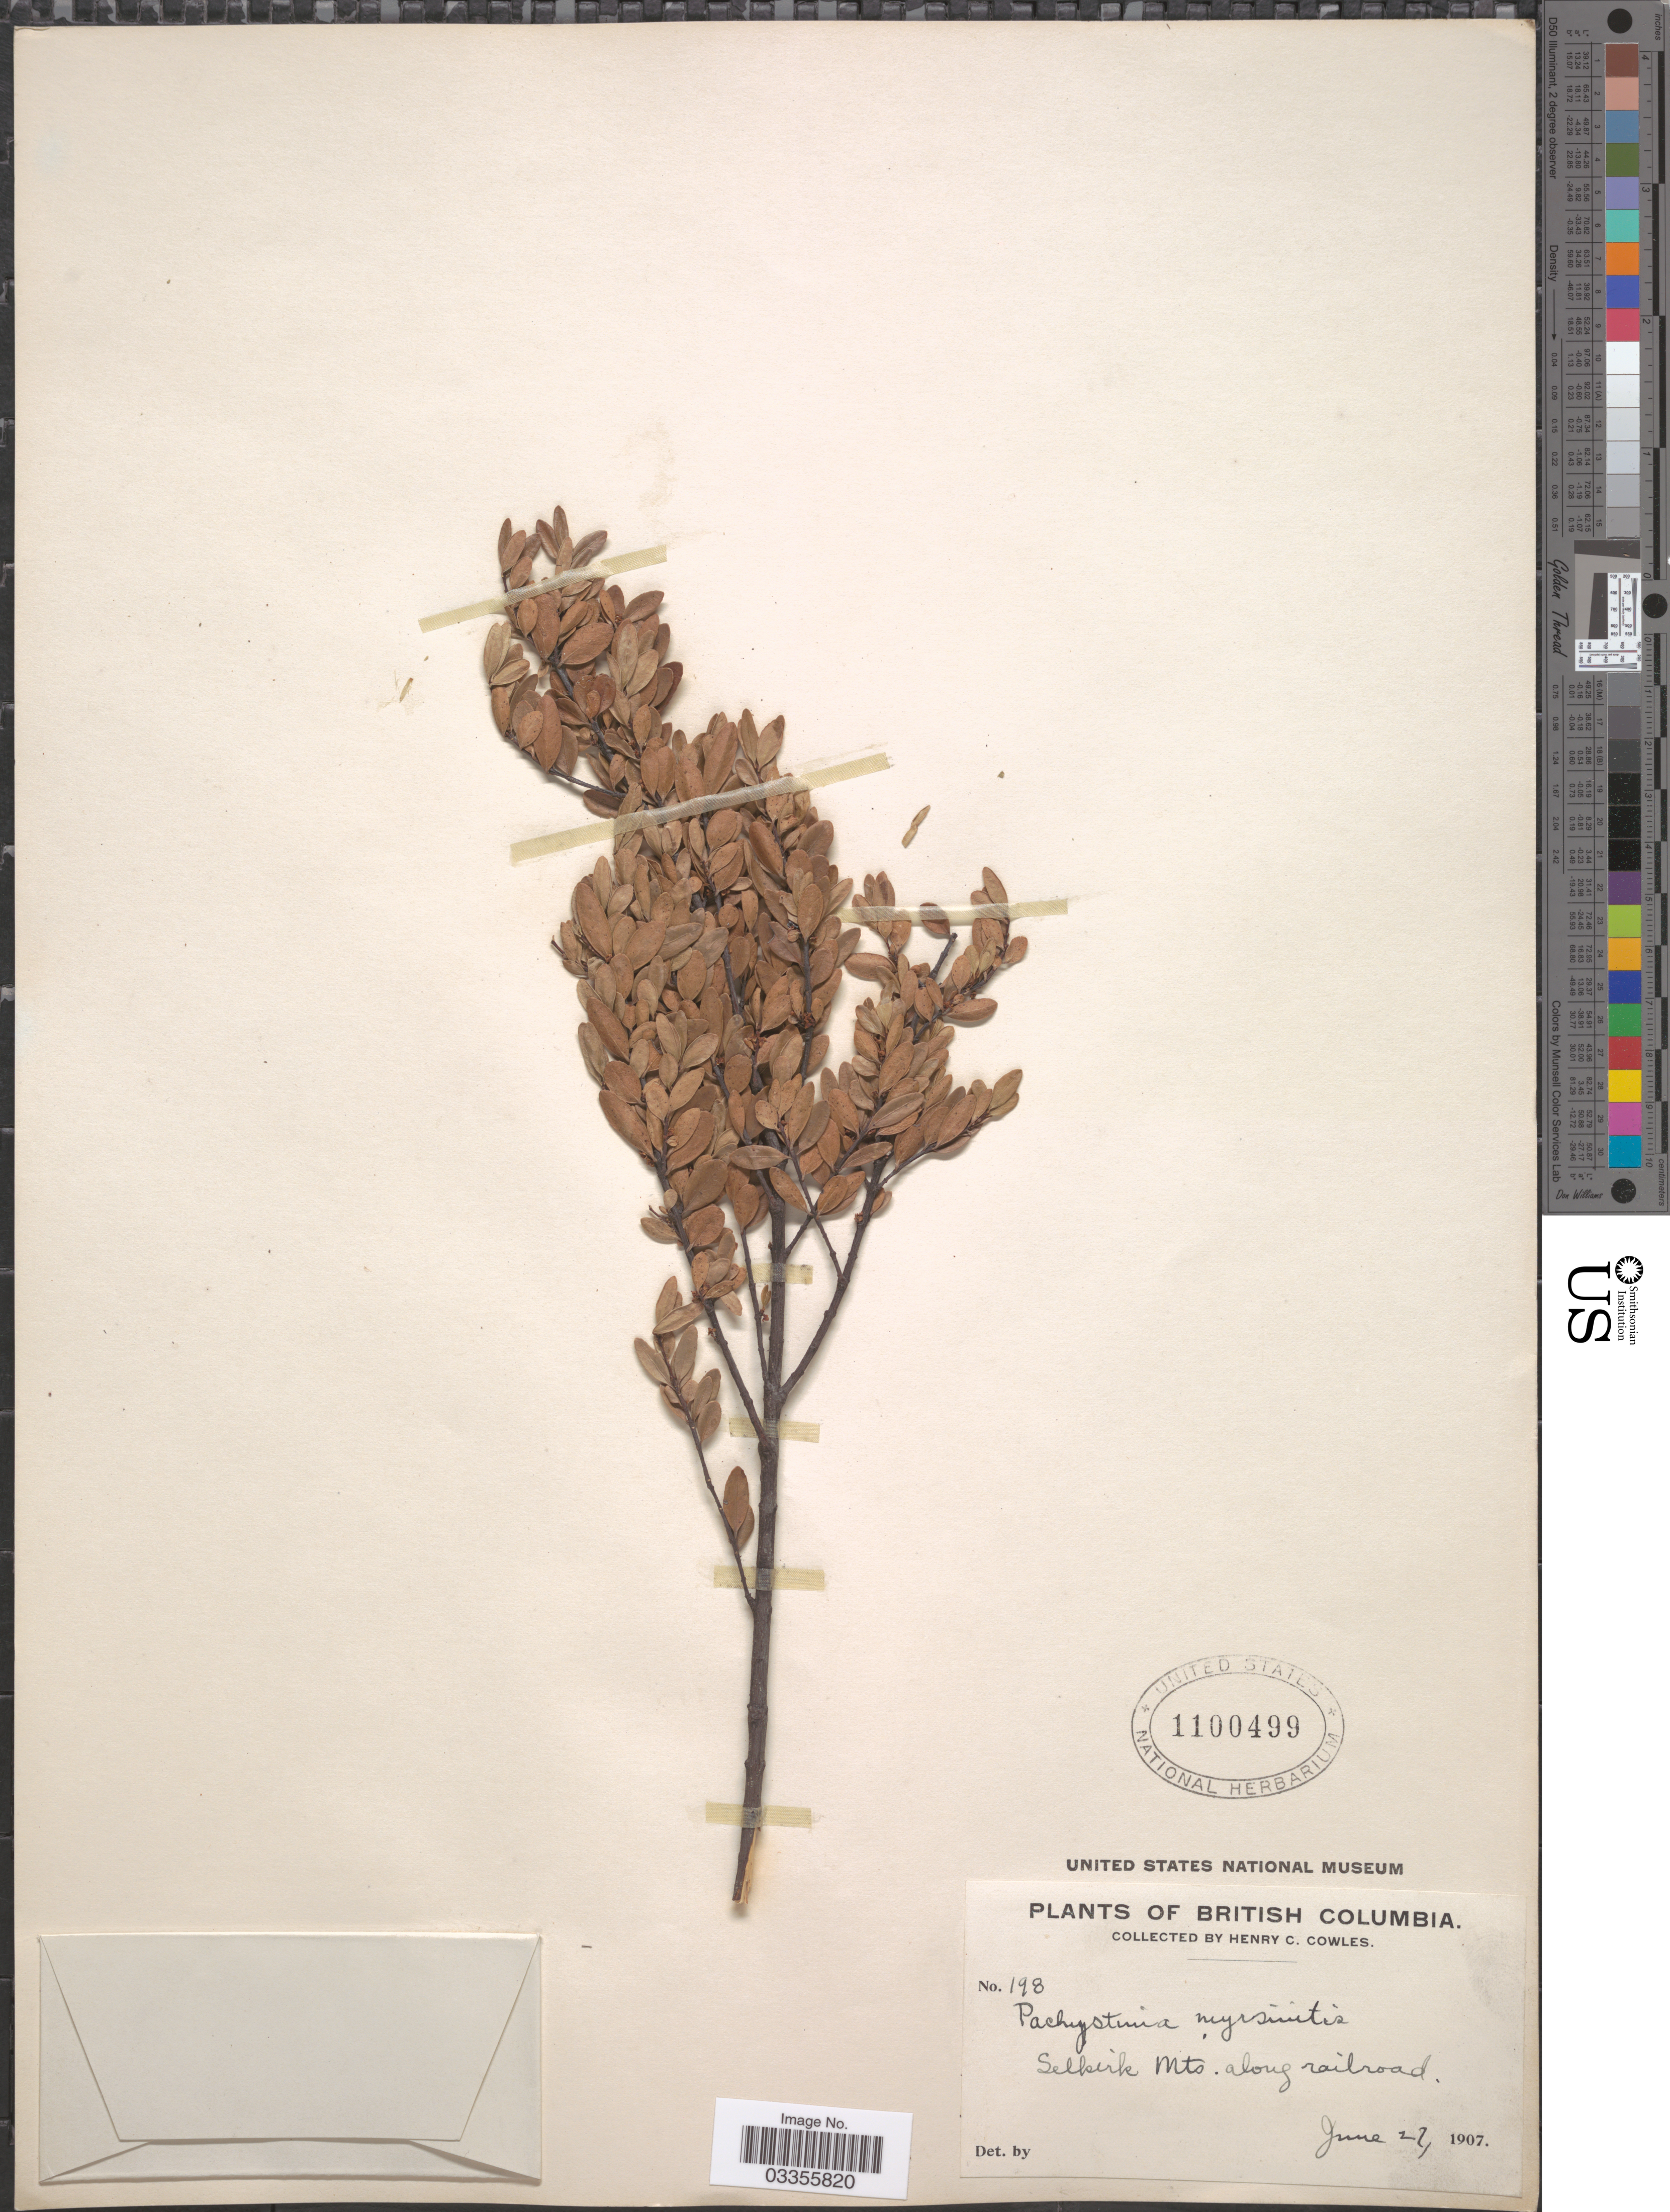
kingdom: Plantae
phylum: Tracheophyta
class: Magnoliopsida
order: Celastrales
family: Celastraceae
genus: Paxistima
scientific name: Paxistima myrsinites subsp. myrsinites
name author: (Pursh) Raf.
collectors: H. Cowles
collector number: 198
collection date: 1907-06-27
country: Canada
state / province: British Columbia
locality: Selkirk Mts. along railroad.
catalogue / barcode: US 1100499